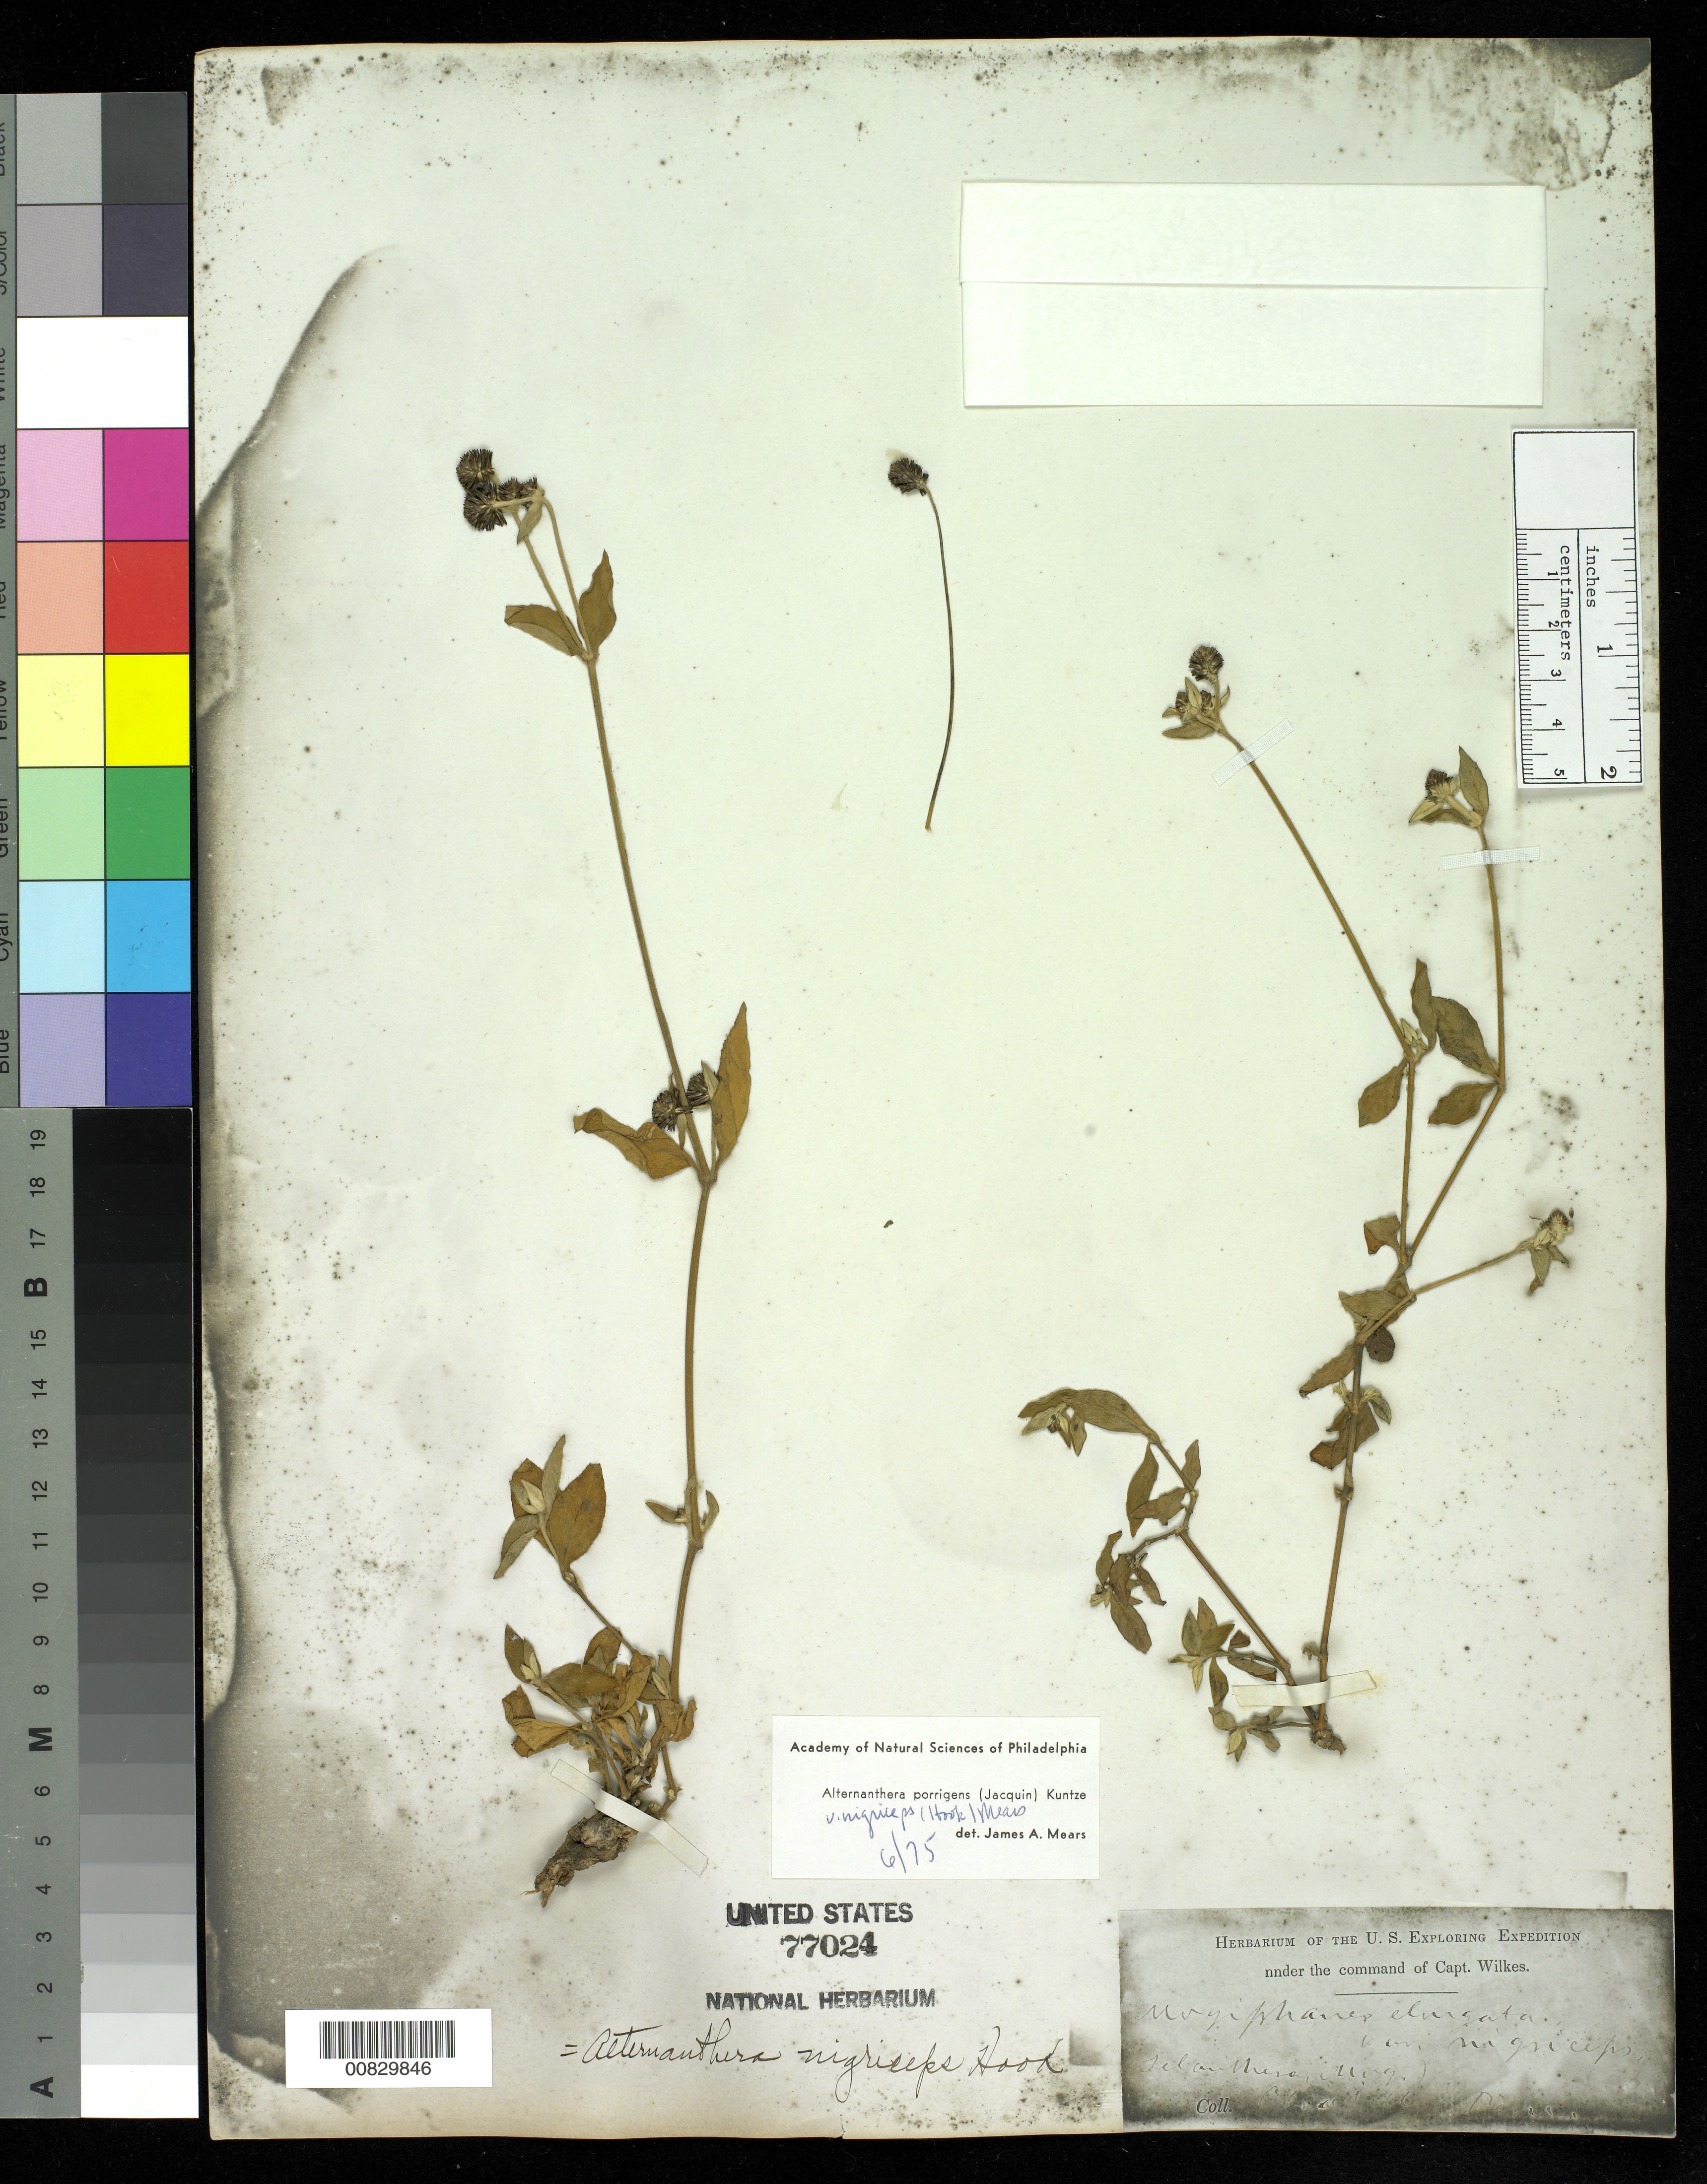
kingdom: Plantae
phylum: Tracheophyta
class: Magnoliopsida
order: Caryophyllales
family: Amaranthaceae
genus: Alternanthera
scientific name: Alternanthera porrigens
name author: (Jacq.) Kuntze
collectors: Wilkes Explor. Exped.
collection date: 1838/1842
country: Peru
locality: Obrajillo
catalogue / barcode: US 77024